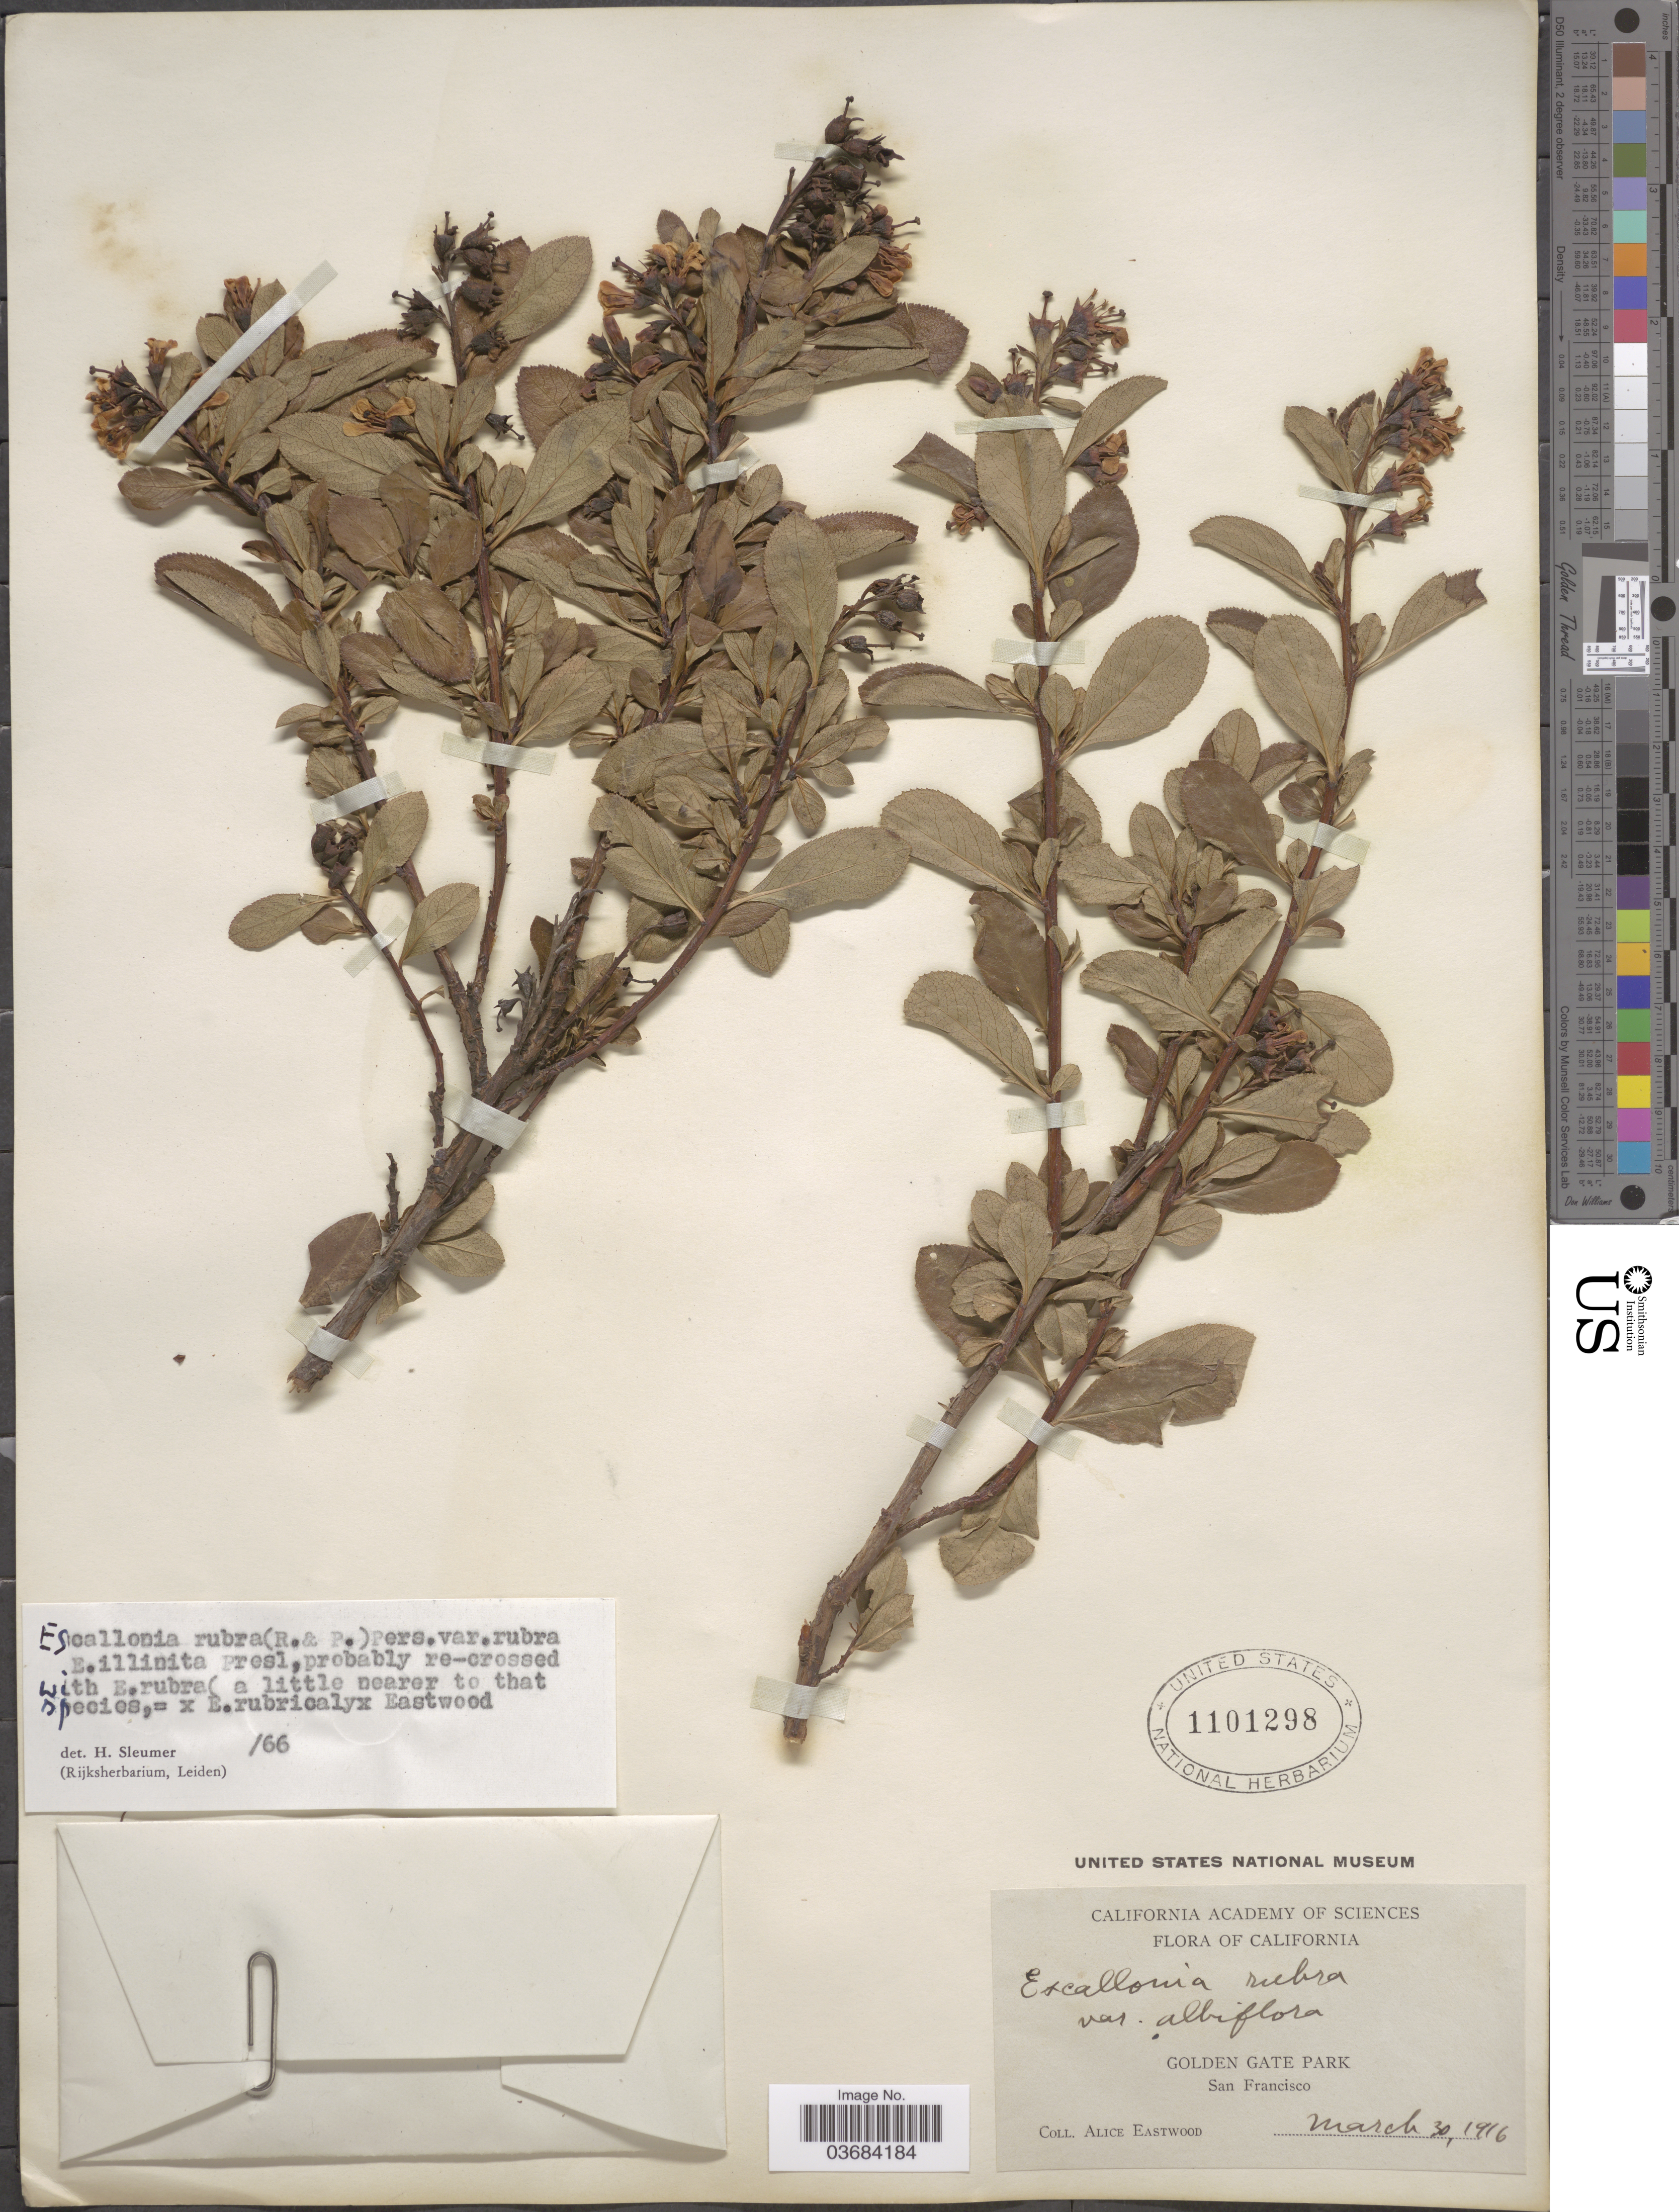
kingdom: Plantae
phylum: Tracheophyta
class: Magnoliopsida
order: Escalloniales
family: Escalloniaceae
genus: Escallonia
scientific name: Escallonia rubra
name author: (Ruiz & Pav.) Pers.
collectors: A. Eastwood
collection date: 1916-03-30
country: United States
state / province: California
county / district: San Francisco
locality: Golden Gate Park. San Francisco.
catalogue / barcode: US 1101298